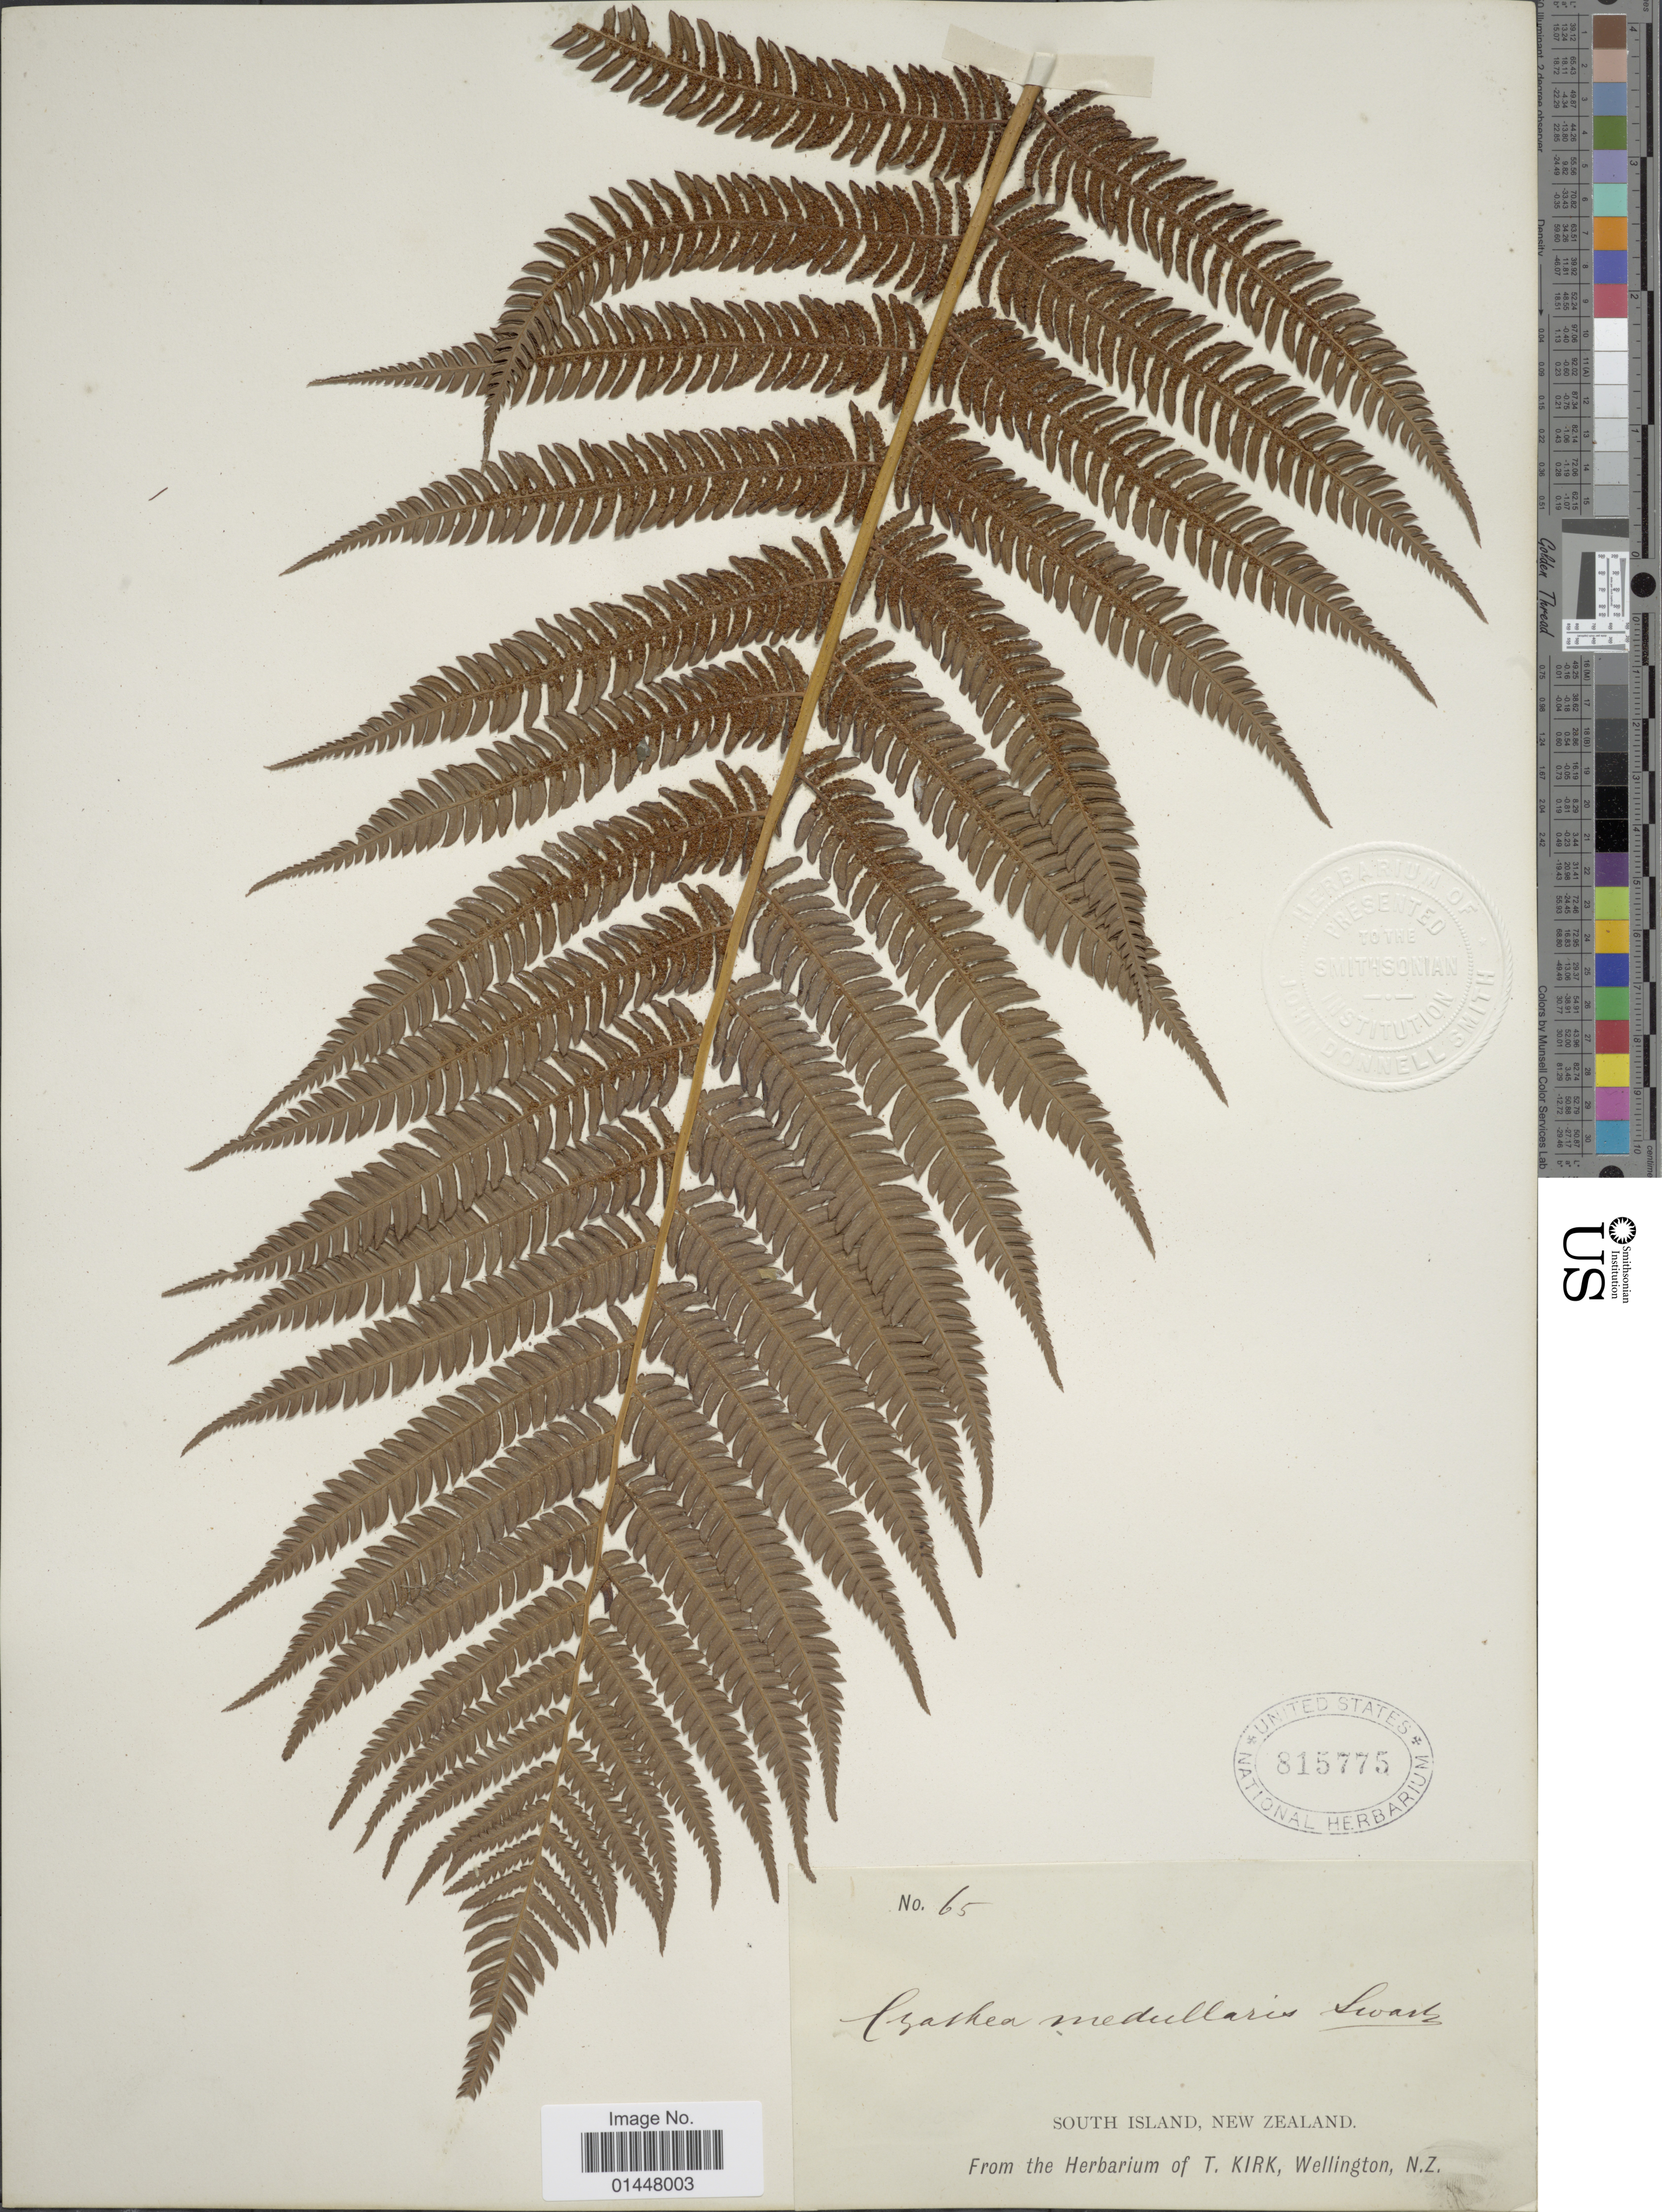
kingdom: Plantae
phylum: Tracheophyta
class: Polypodiopsida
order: Cyatheales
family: Cyatheaceae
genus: Sphaeropteris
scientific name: Sphaeropteris medullaris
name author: (G. Forst.) Bernh.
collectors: ex herb. T. Kirk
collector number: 65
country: New Zealand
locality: South Island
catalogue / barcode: US 815775